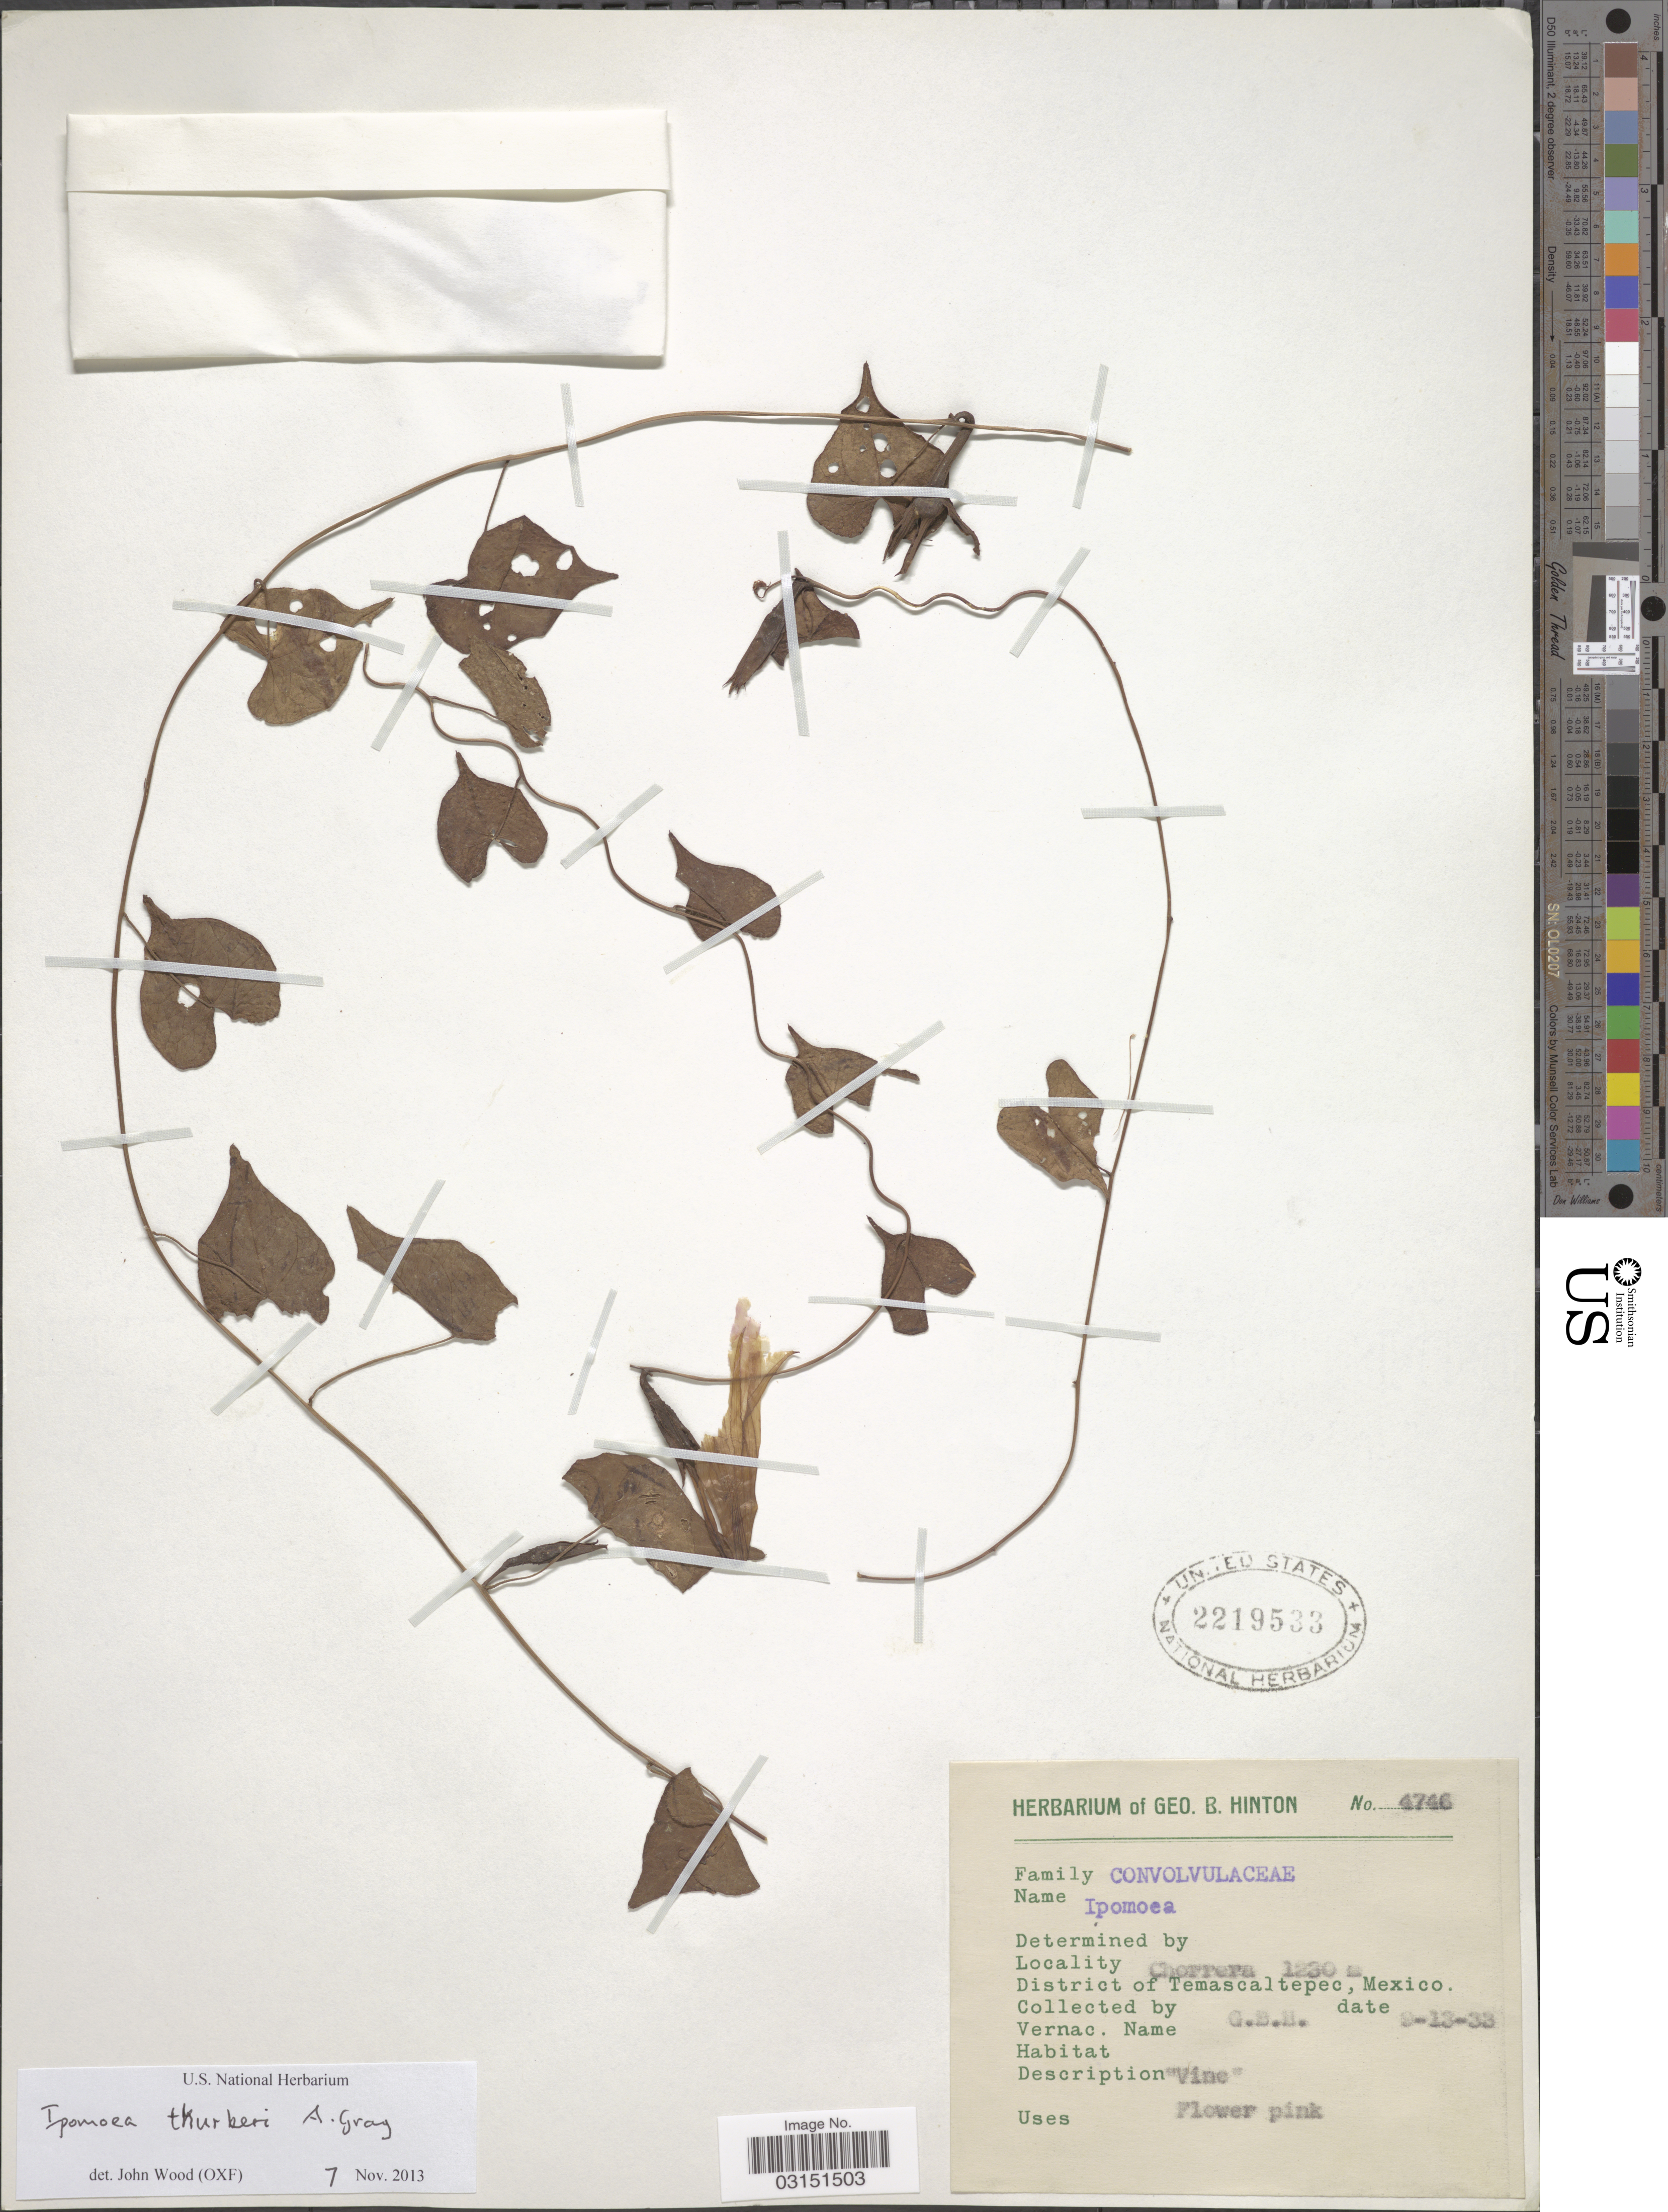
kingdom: Plantae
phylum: Tracheophyta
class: Magnoliopsida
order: Solanales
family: Convolvulaceae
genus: Ipomoea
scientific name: Ipomoea thurberi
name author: A. Gray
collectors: G. B. Hinton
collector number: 4746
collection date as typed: Transcribed d/m/y: 13/9/33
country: Mexico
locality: Chorrera. District of Temascaltepec.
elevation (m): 1230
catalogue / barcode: US 2219533